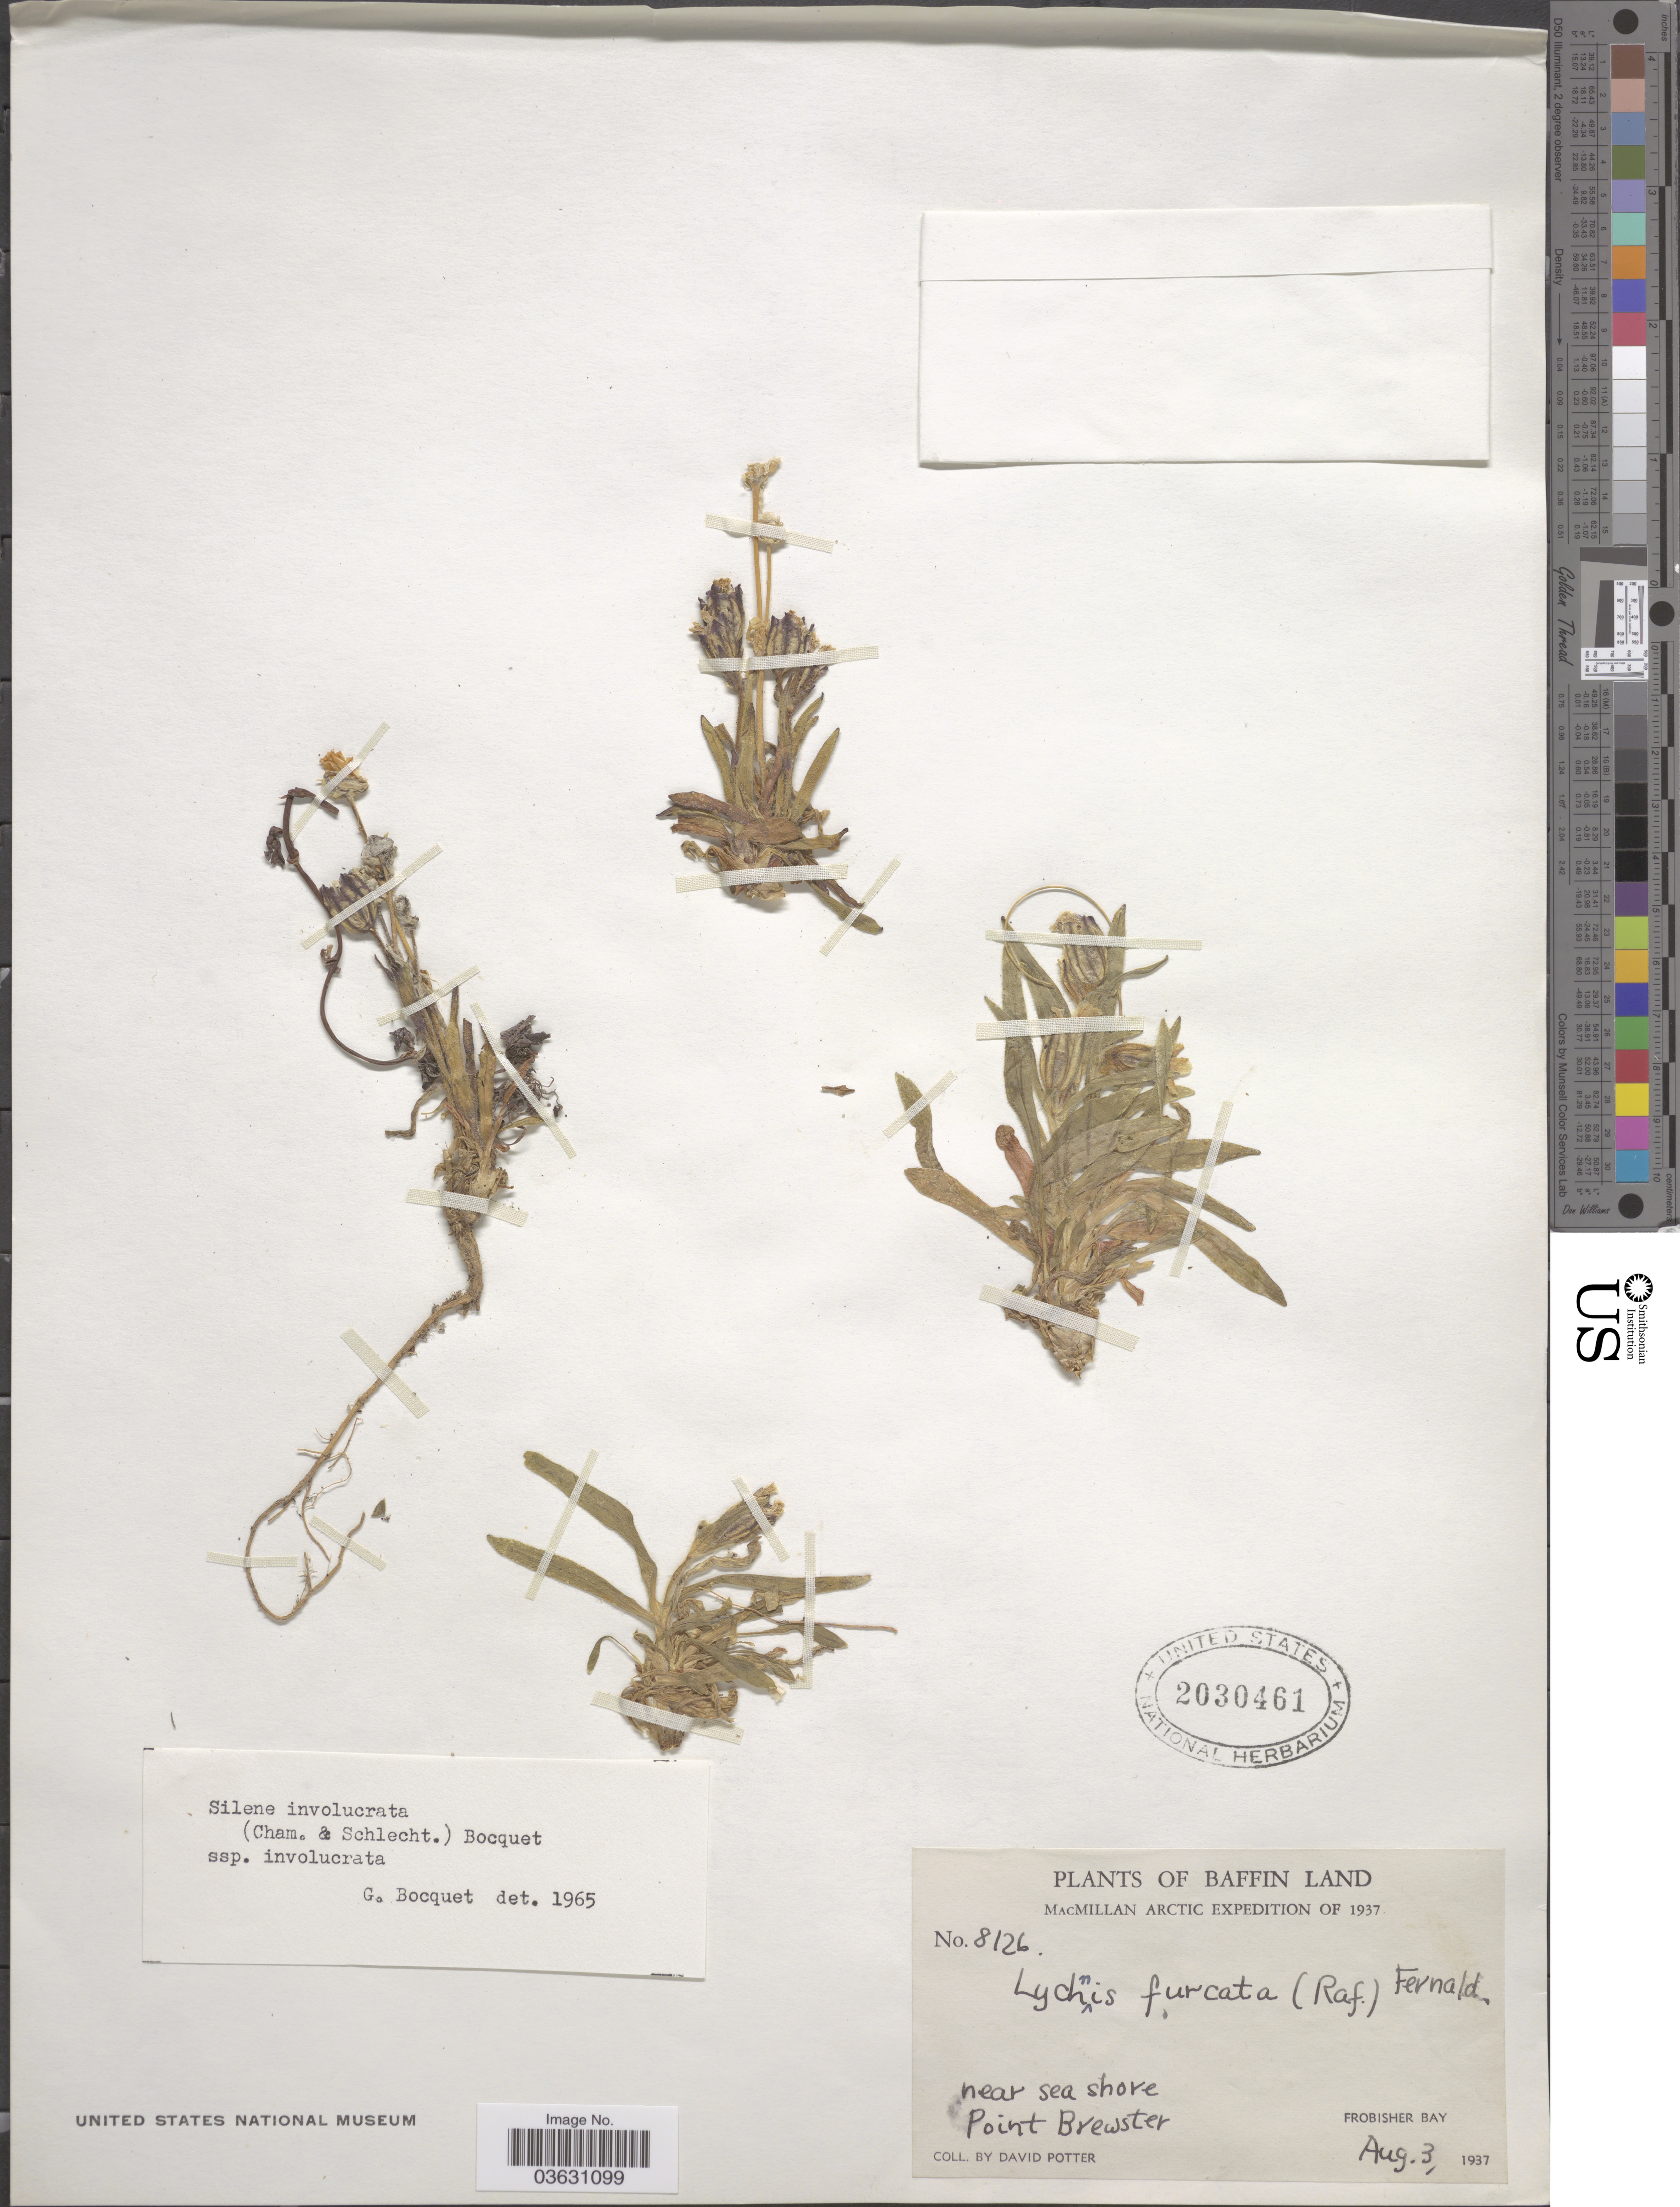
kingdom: Plantae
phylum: Tracheophyta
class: Magnoliopsida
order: Caryophyllales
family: Caryophyllaceae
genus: Silene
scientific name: Silene involucrata subsp. involucrata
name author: (Cham. & Schltdl.) Bocquet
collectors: D. Potter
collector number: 8126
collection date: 1937-08-03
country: Canada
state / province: Nunavut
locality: Baffin Island. Near sea shore. Point Brewster. Frobisher Bay.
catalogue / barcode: US 2030461